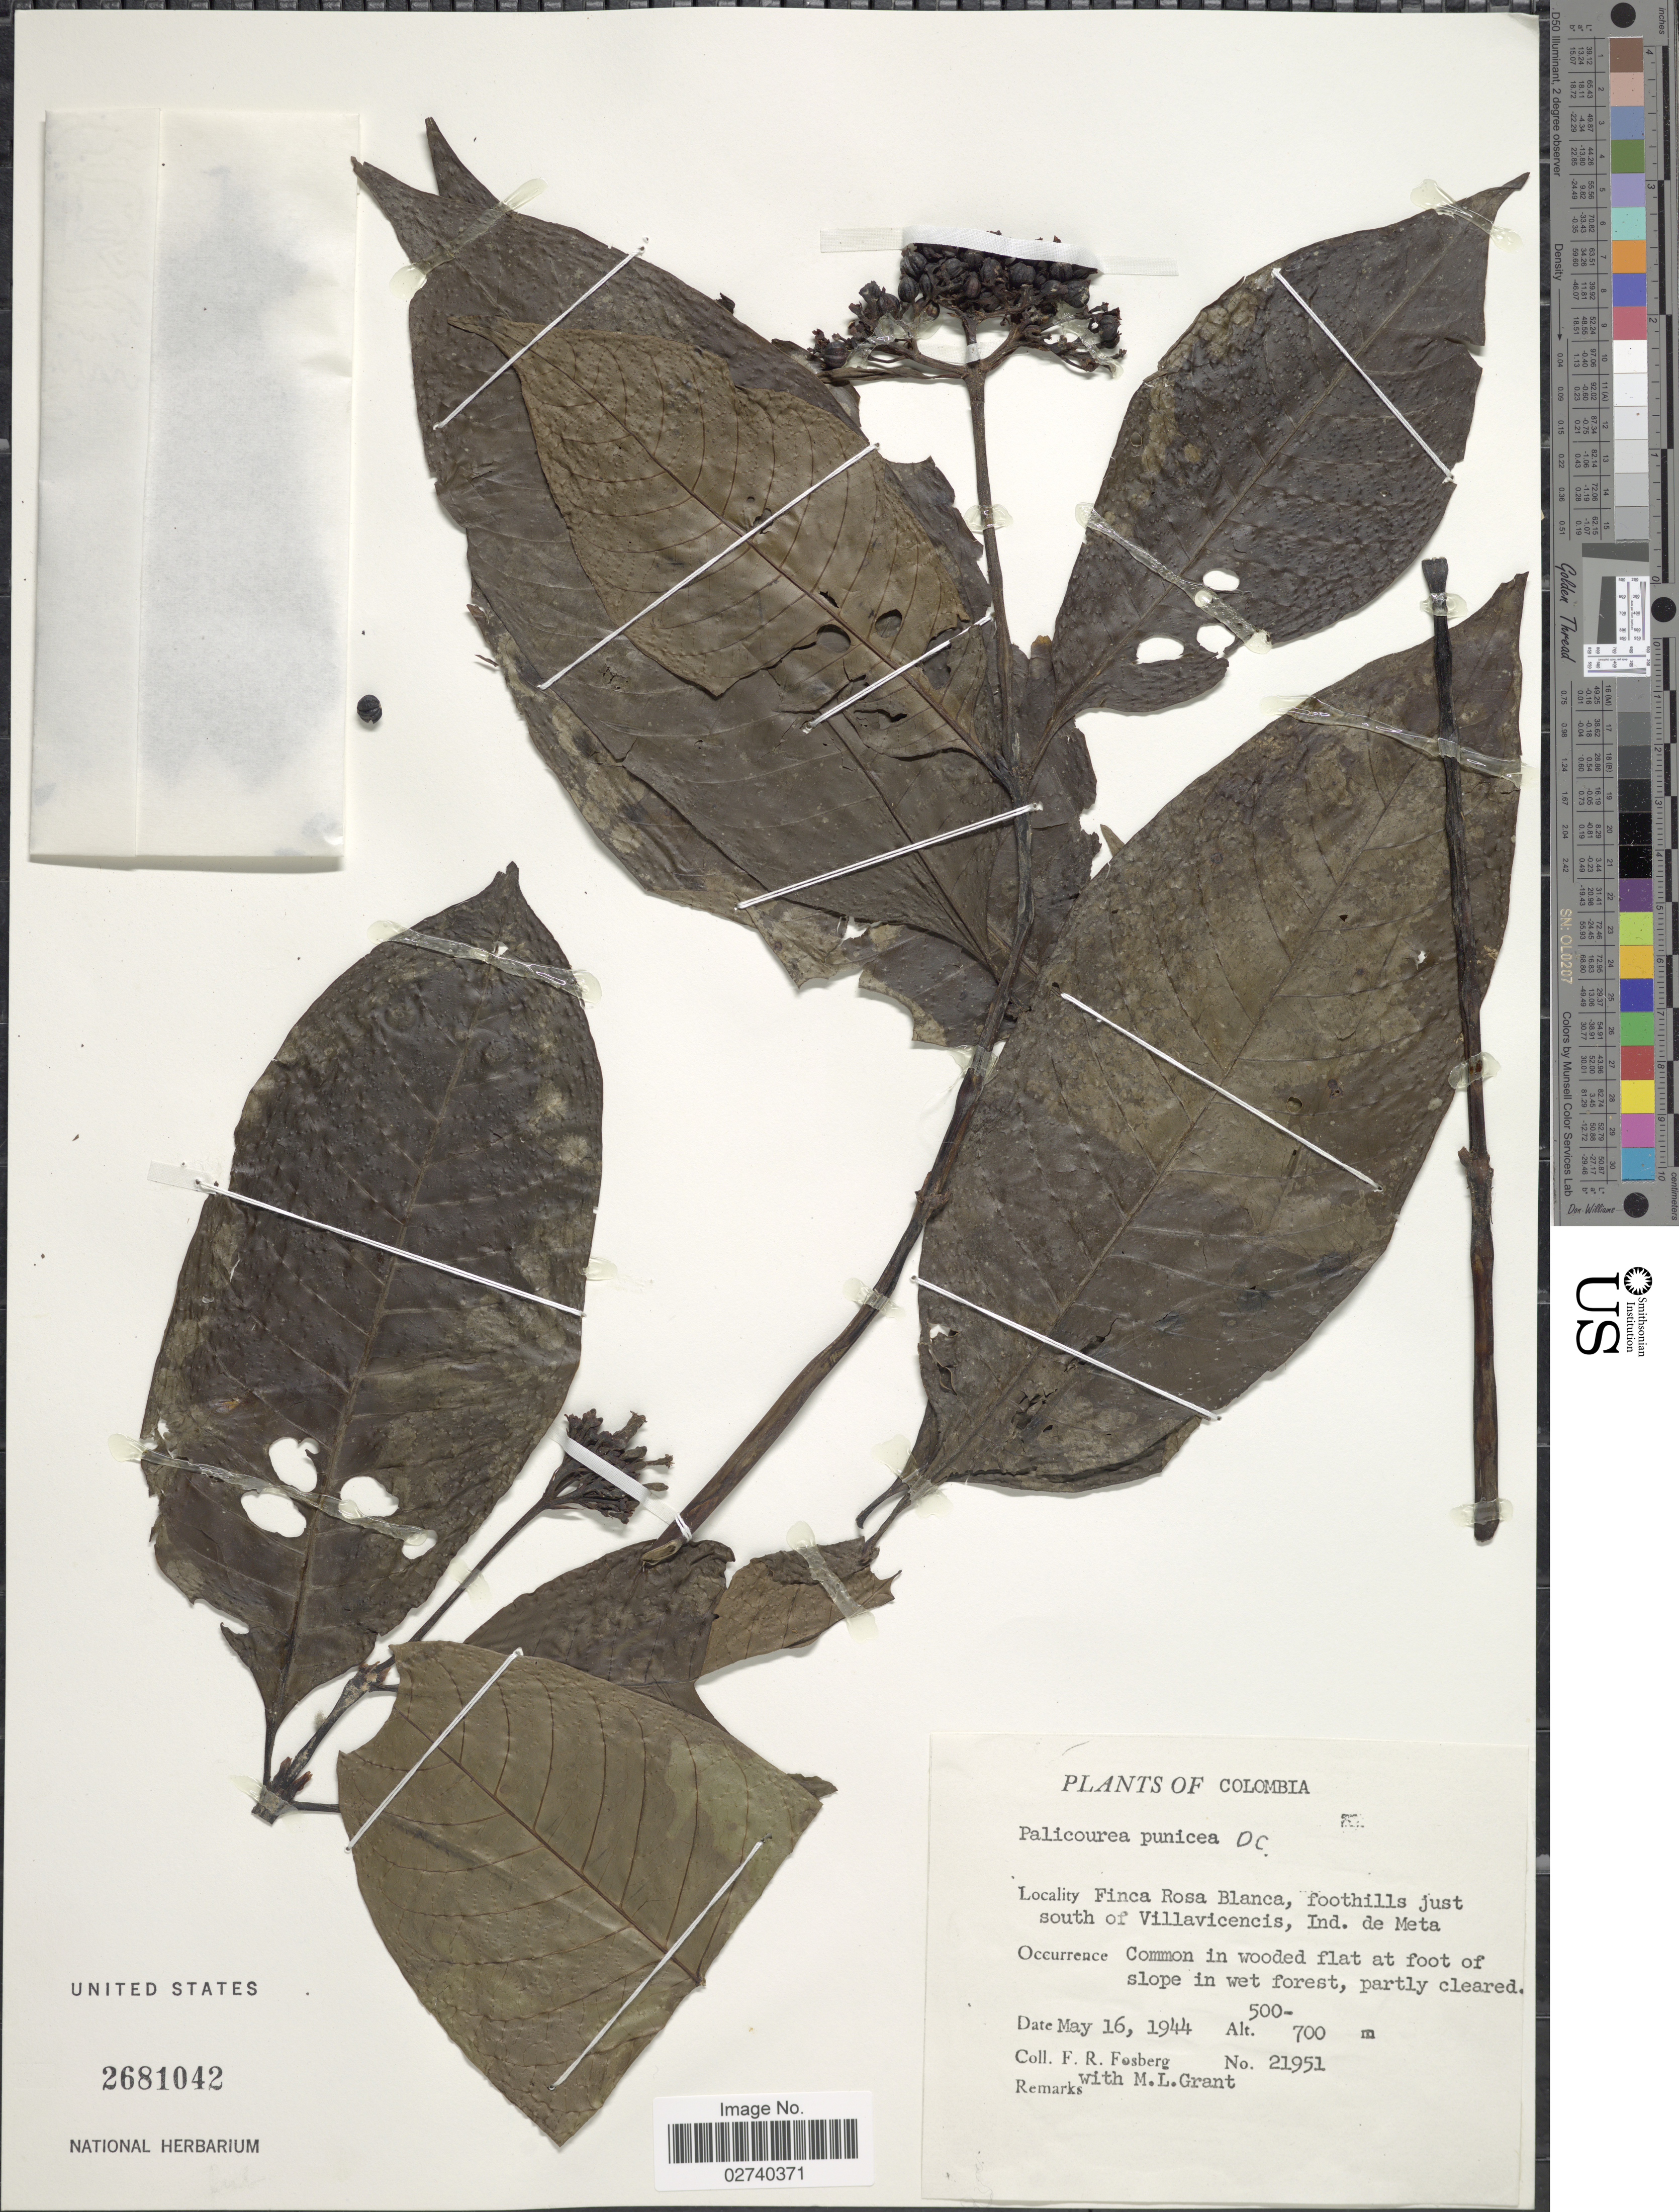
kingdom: Plantae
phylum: Tracheophyta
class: Magnoliopsida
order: Gentianales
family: Rubiaceae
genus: Palicourea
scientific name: Palicourea punicea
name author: (Ruiz & Pav.) DC.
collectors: F. R. Fosberg & M. L. Grant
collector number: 21951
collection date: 1944-05-16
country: Colombia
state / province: Meta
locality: Finca Rosa Blanca, foothills just south of Villavicencis, Ind. de Meta.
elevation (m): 500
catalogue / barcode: US 2681042